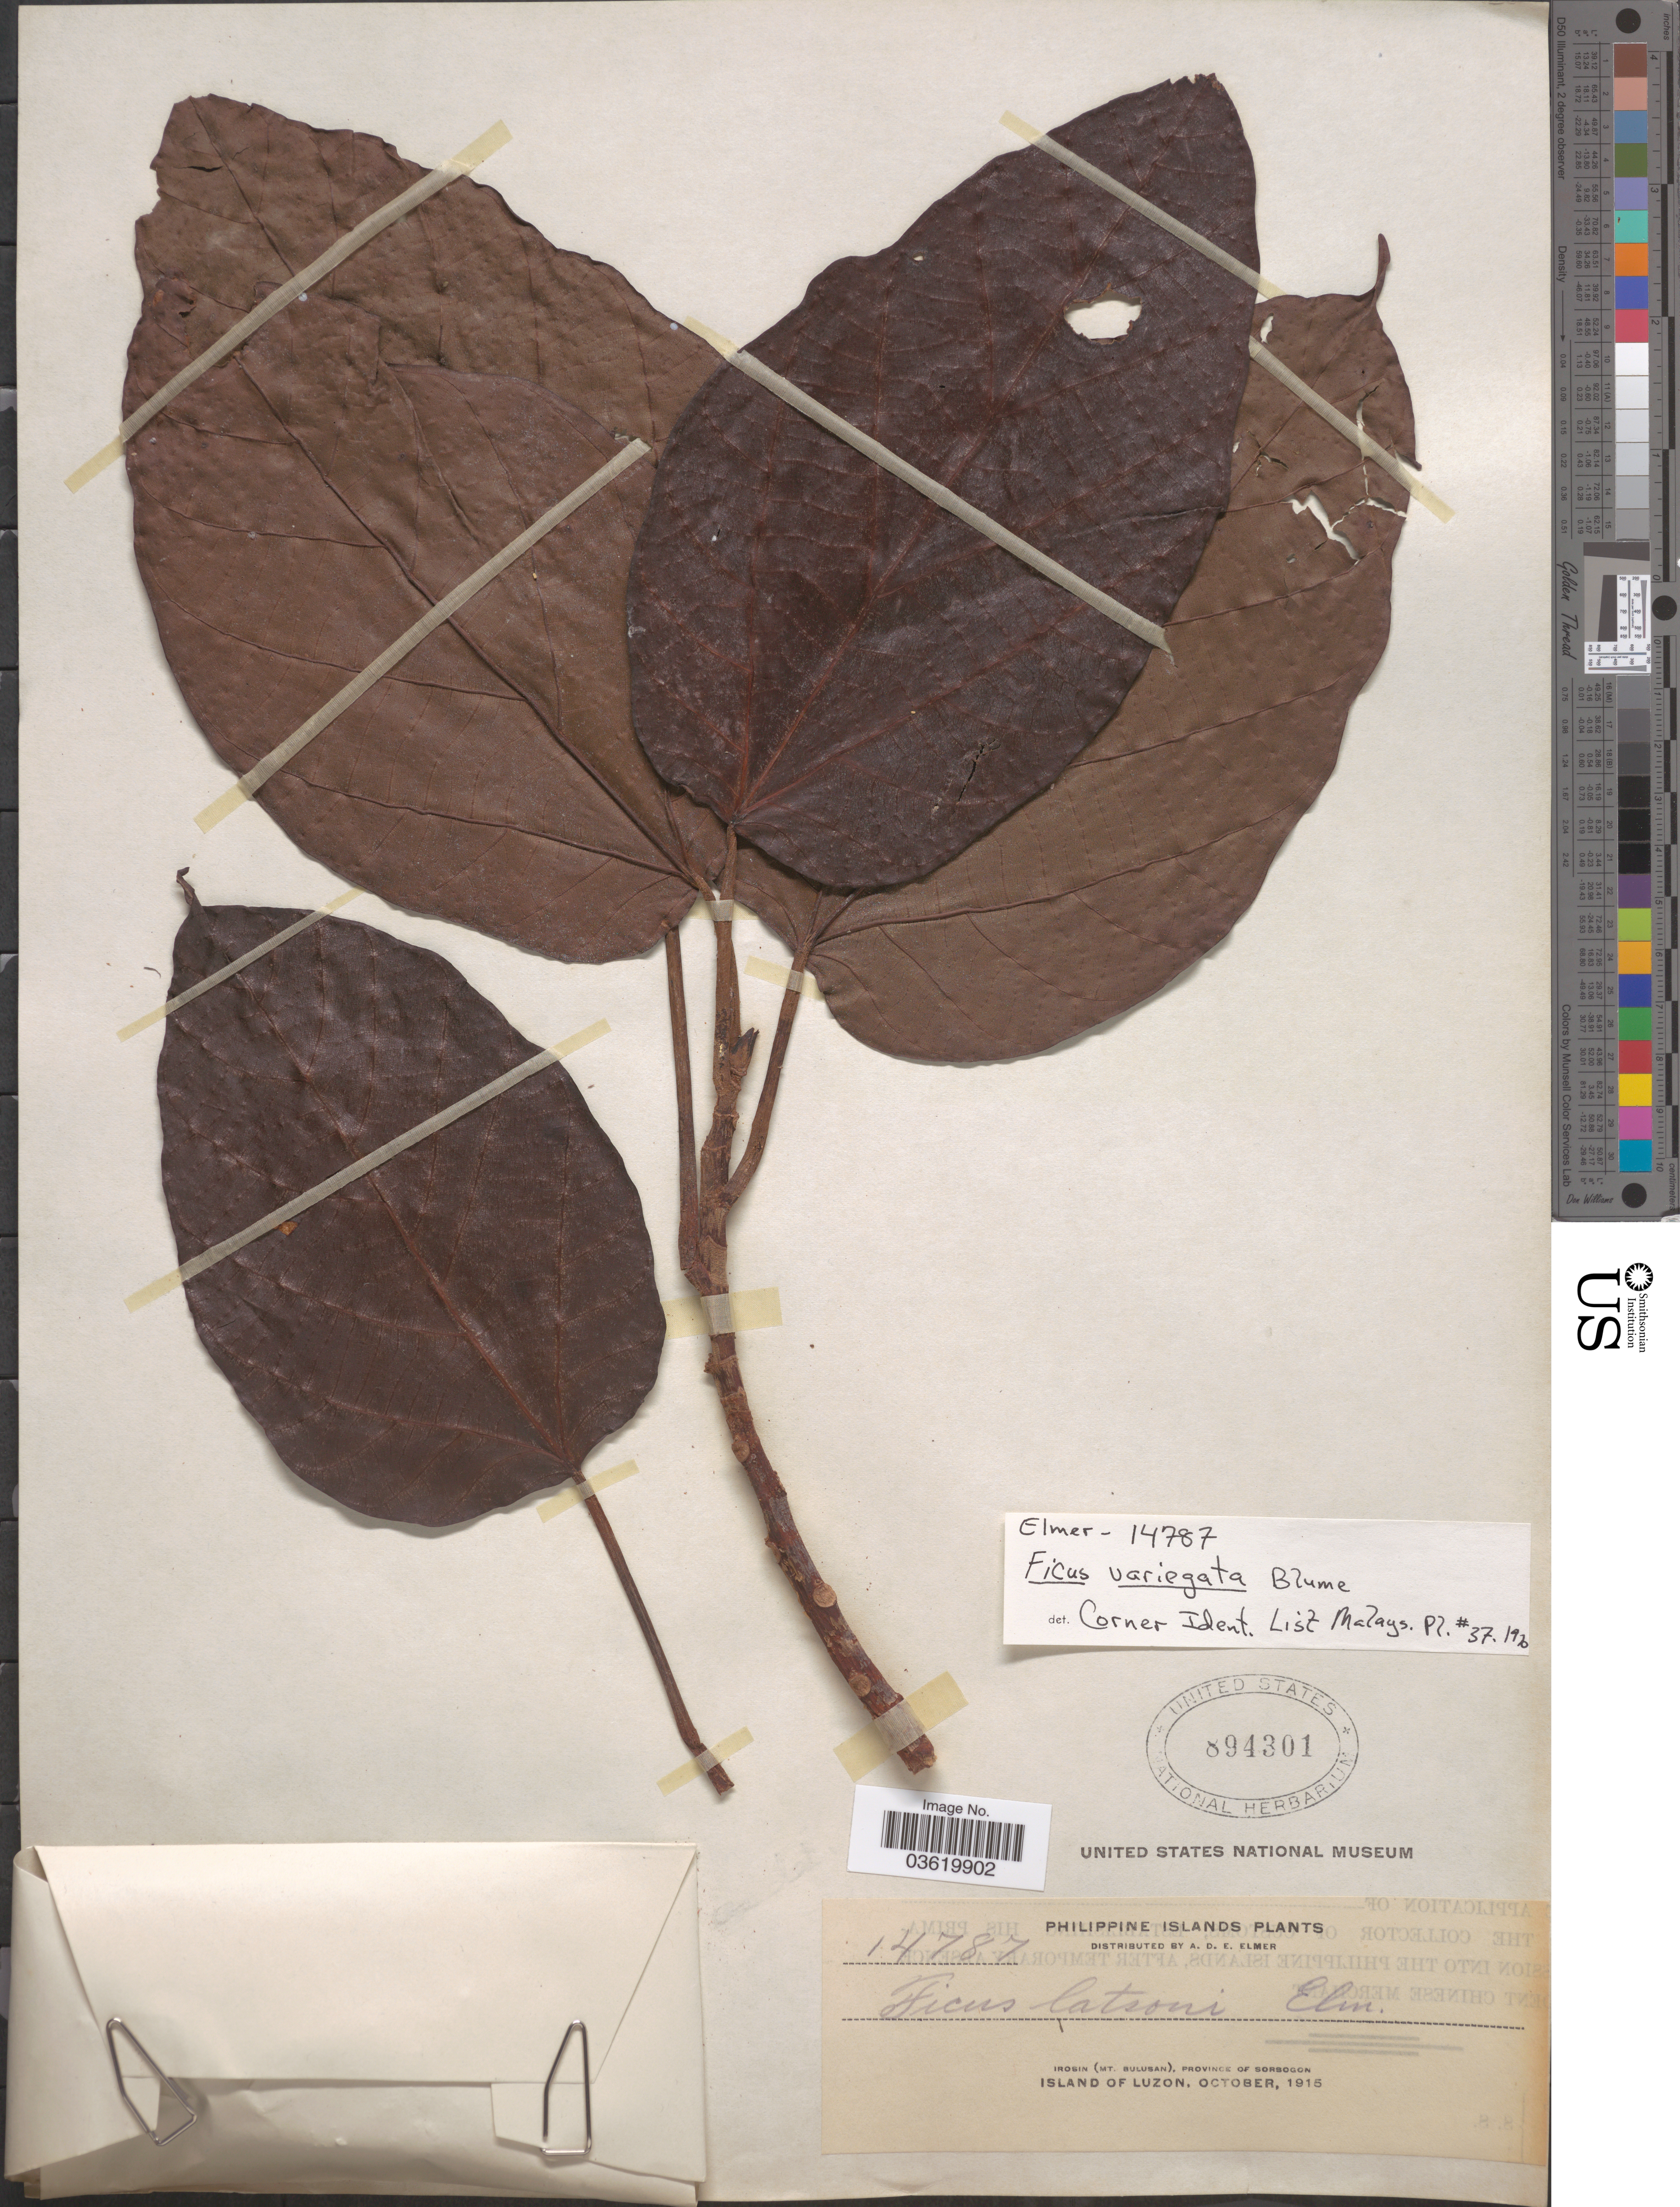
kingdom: Plantae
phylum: Tracheophyta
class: Magnoliopsida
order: Rosales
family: Moraceae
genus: Ficus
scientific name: Ficus variegata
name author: Blume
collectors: A. D. E. Elmer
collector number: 14787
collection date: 1915-10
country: Philippines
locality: Philippine Islands. Irosin (Mt. Bulusan), Province of Sorgoson. Island of Luzon.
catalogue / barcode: US 894301